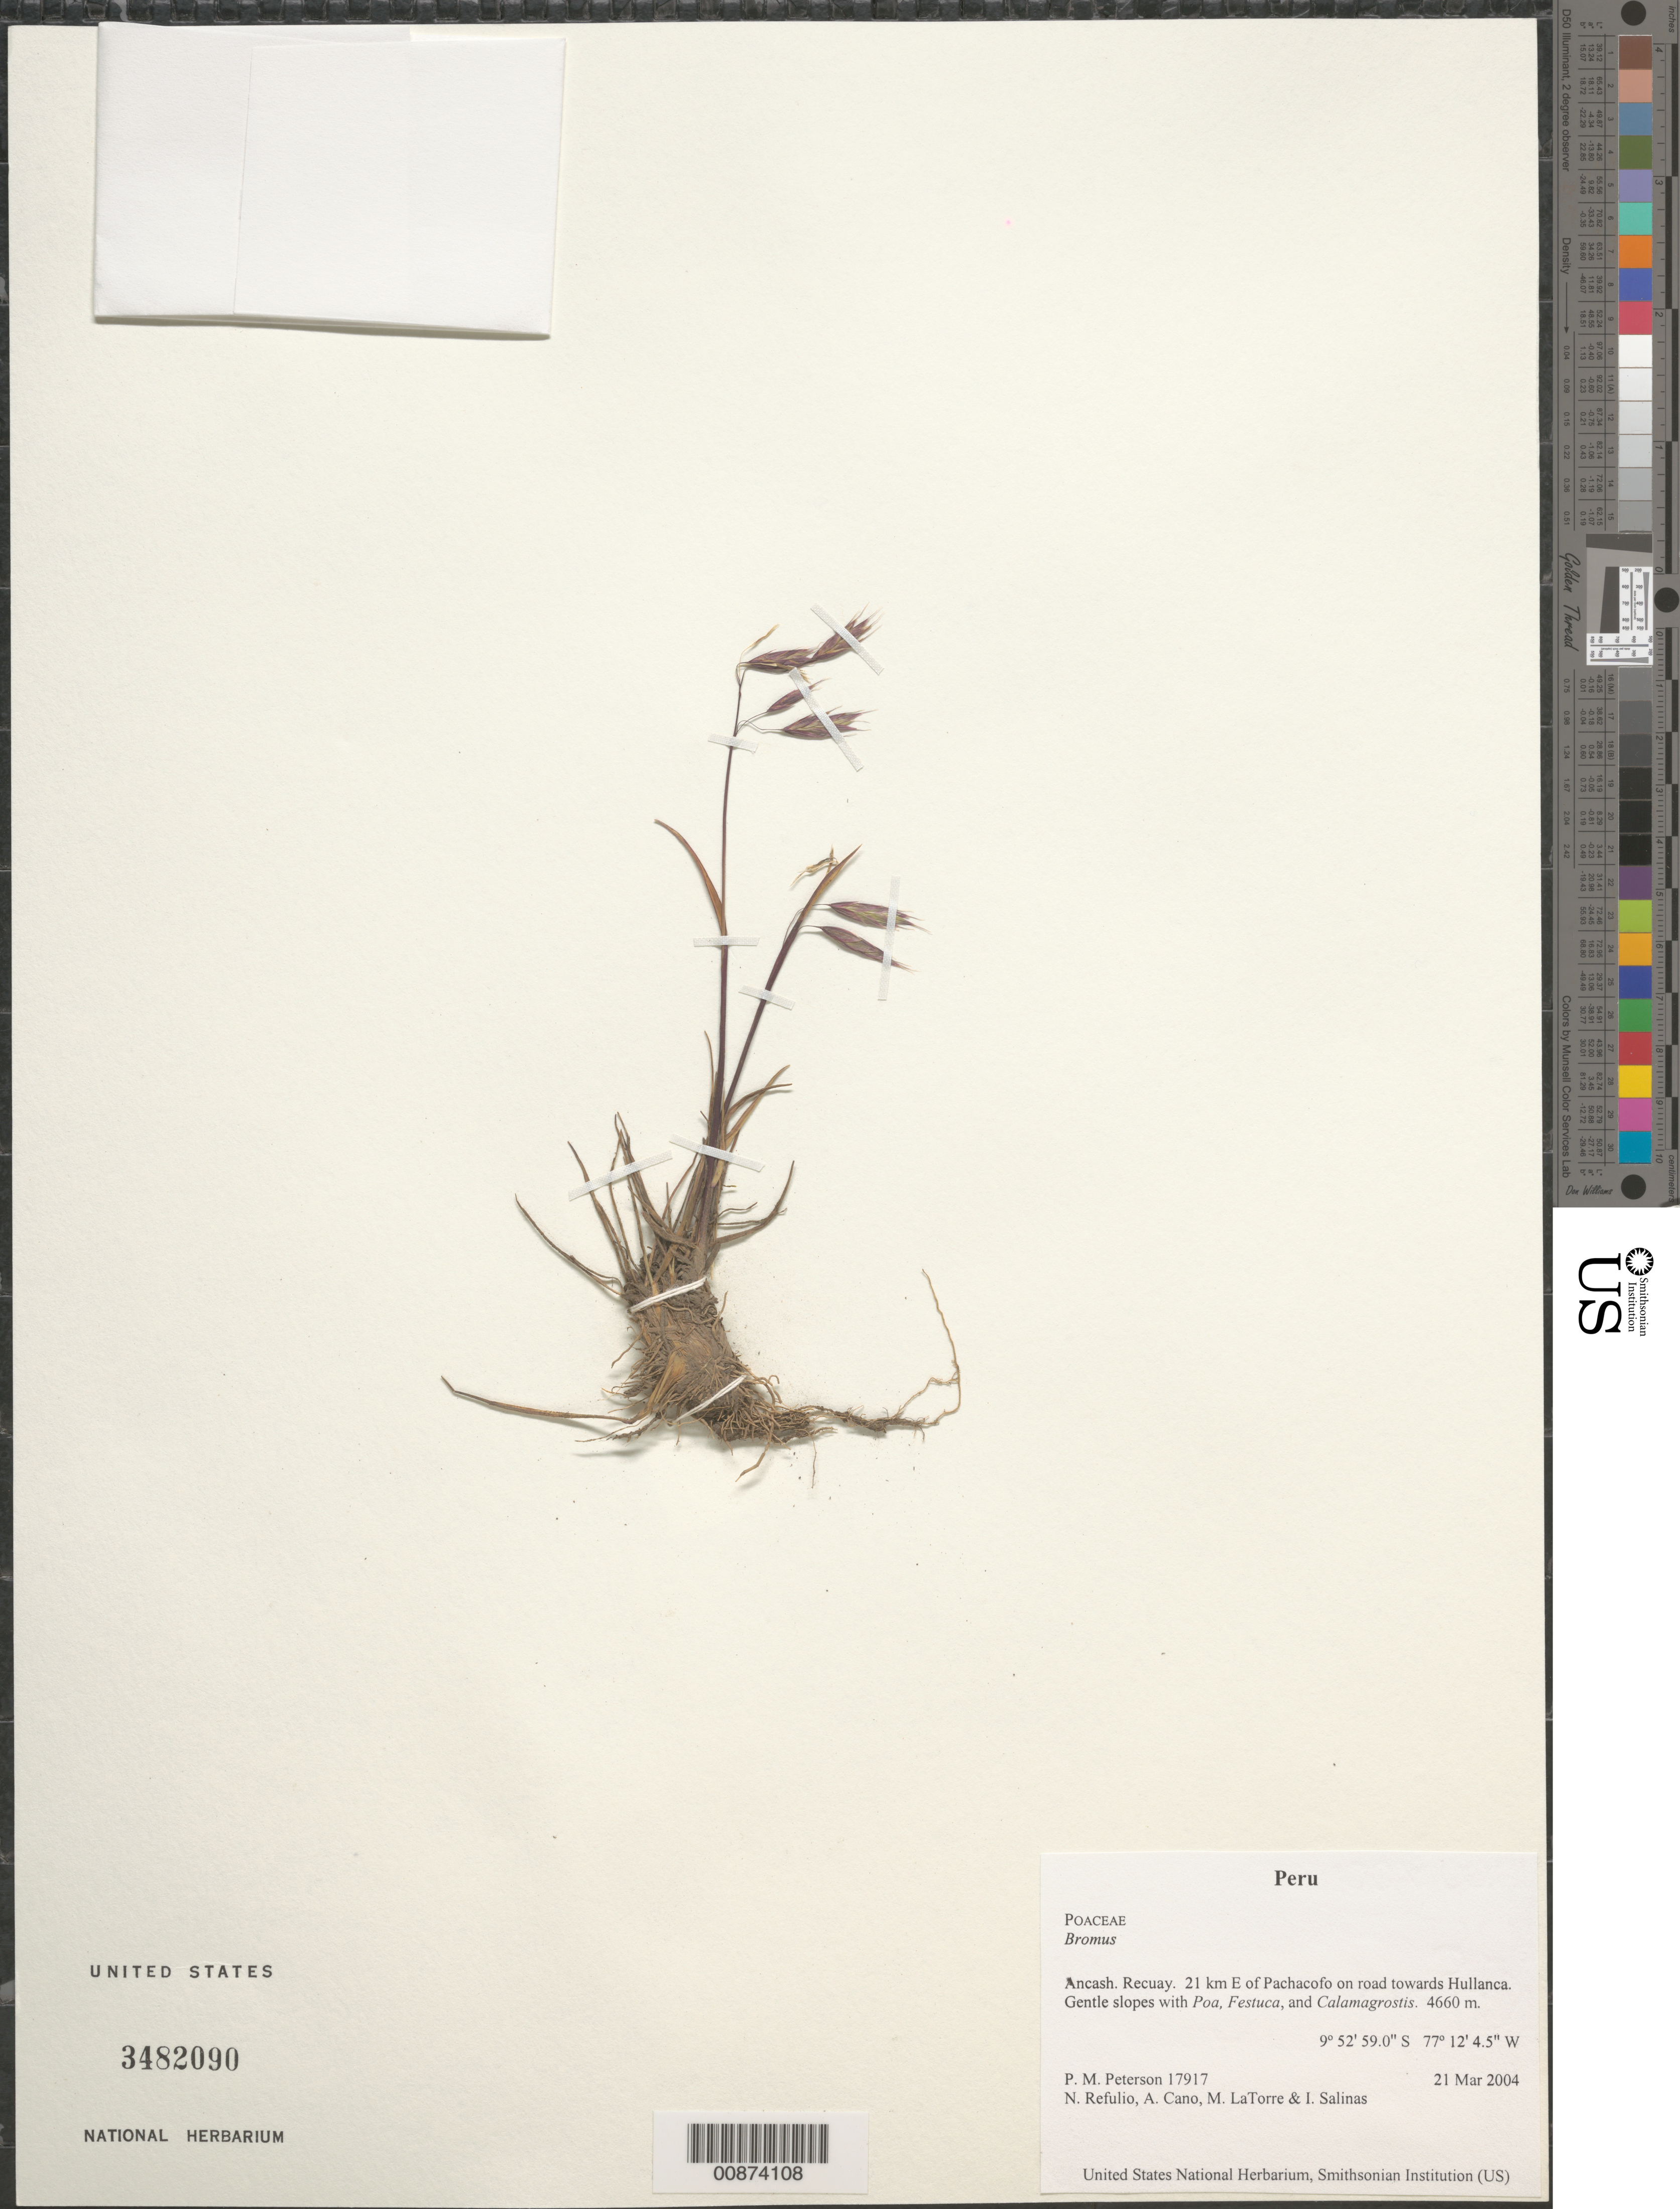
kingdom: Plantae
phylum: Tracheophyta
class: Liliopsida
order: Poales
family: Poaceae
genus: Bromus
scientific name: Bromus sp.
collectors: P. M. Peterson, N. Refulio-Rodríguez, A. Cano, M. Torre & I. Salinas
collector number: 17917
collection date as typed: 21 Mar 2004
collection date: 2004-03-21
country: Peru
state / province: Ancash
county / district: Recuay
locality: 21 km E of Pachacofo on road towards Hullanca. Gentle slopes with Poa, Festuca, and Calamagrostis.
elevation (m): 4660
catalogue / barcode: US 3482090